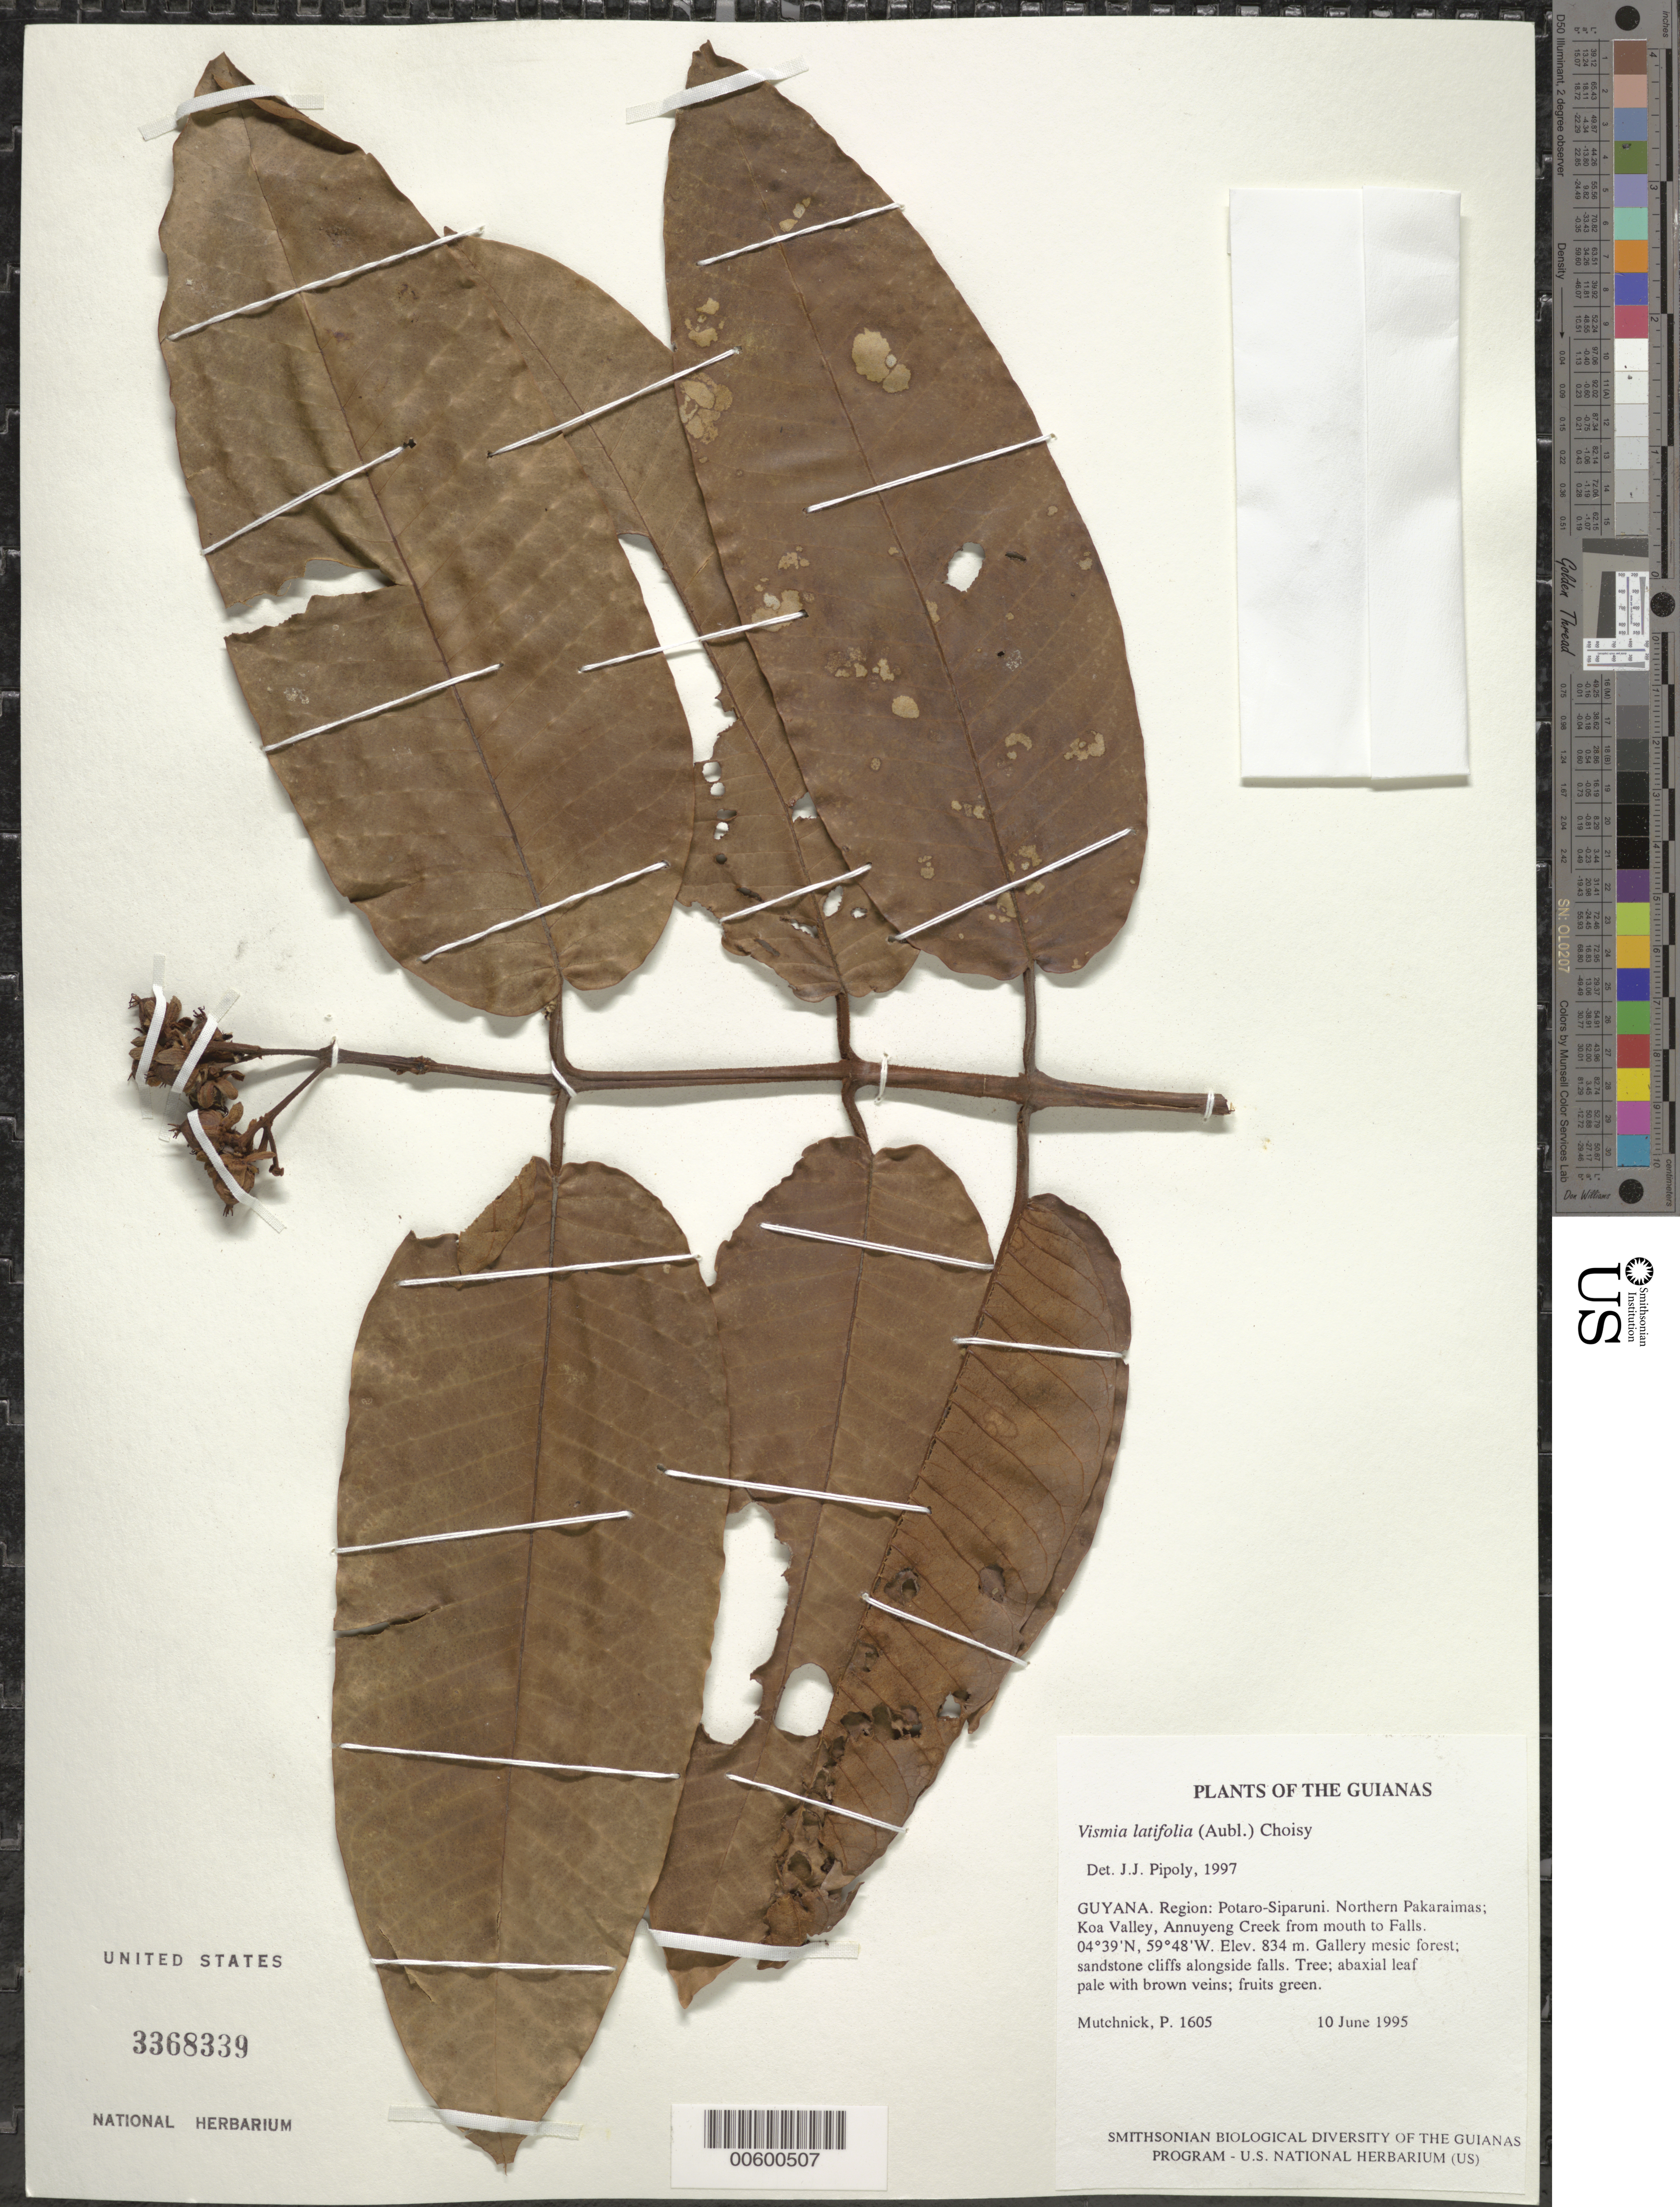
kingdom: Plantae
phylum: Tracheophyta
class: Magnoliopsida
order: Malpighiales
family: Hypericaceae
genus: Vismia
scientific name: Vismia latifolia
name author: (Aubl.) Choisy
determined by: Pipoly, J. J., III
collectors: P. Mutchnick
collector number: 1605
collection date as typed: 10 June 1995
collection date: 1995-06-10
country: Guyana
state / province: Potaro-Siparuni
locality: Northern Pakaraimas; Koa Valley, Annuyeng Creek from mouth to Falls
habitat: Gallery mesic forest; sandstone cliffs alongside falls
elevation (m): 834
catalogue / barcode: US 3368339